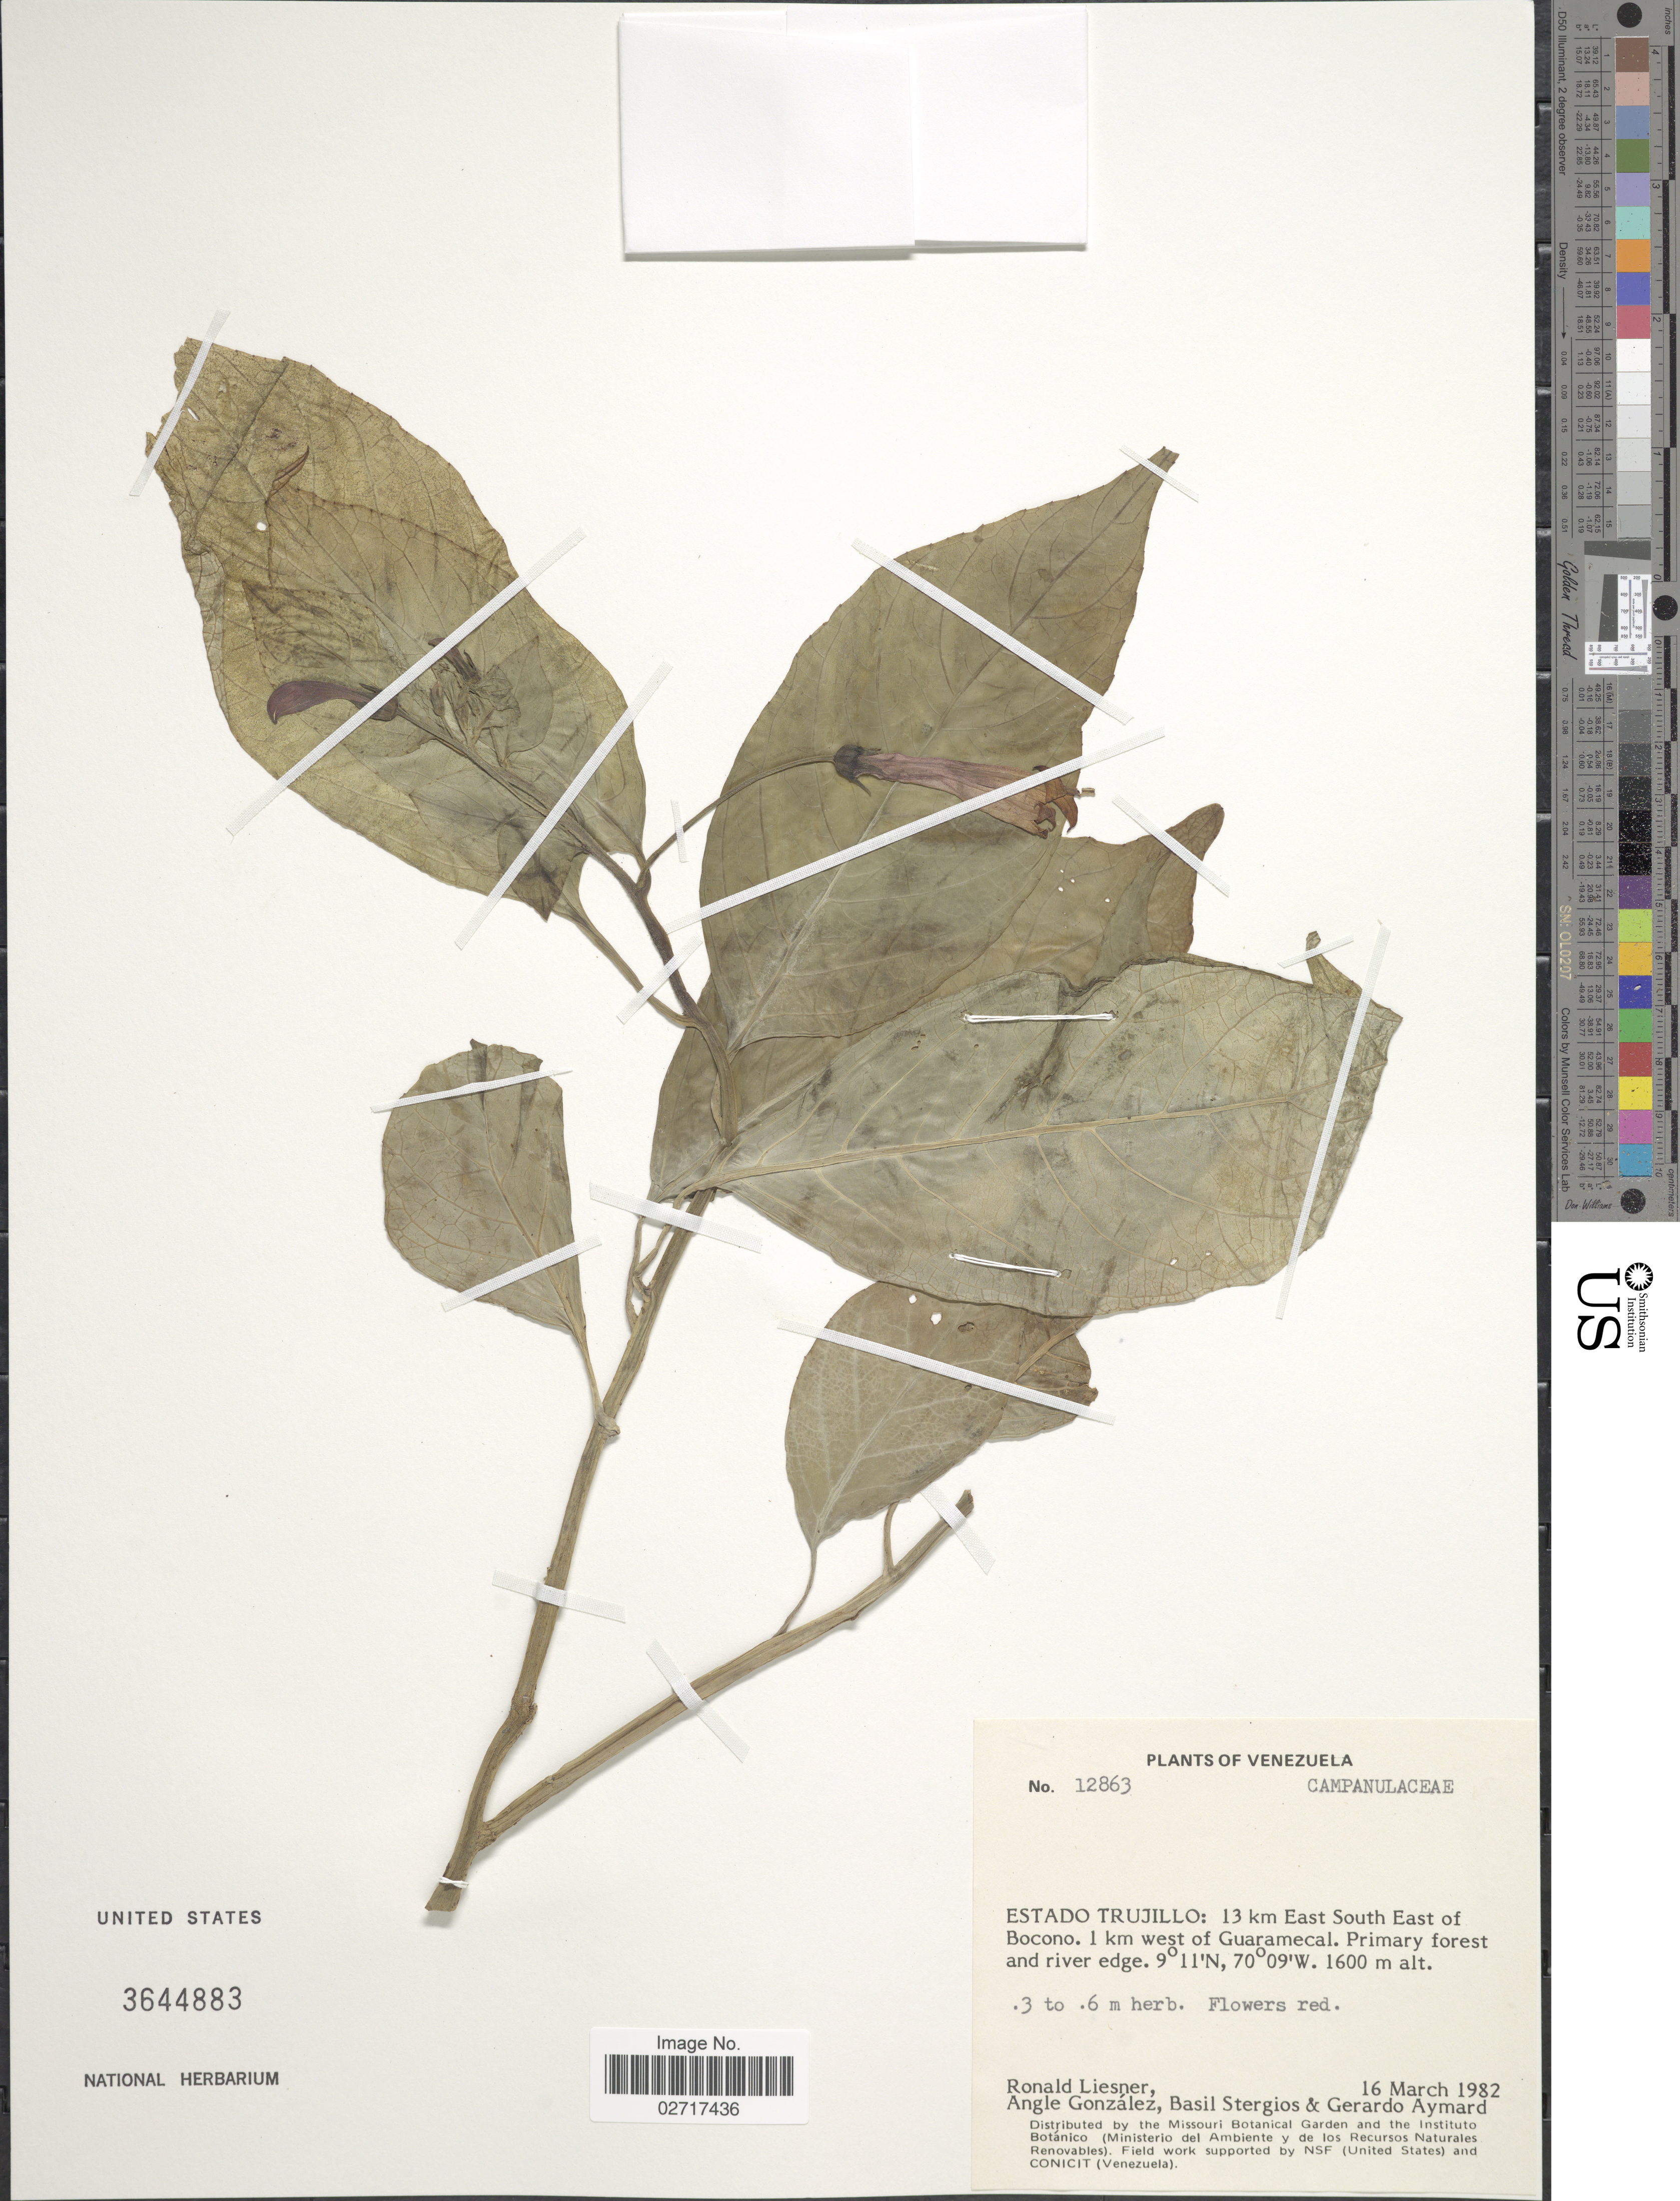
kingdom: Plantae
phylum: Tracheophyta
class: Magnoliopsida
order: Asterales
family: Campanulaceae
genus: Centropogon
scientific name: Centropogon sp.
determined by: Lagomarsino, L. P.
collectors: R. L. Liesner, A. C. González, B. G. Stergios & G. A. Aymard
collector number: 12863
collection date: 1982-03-16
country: Venezuela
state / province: Trujillo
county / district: Boconó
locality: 13 km ESE of Boconó, 1 km W of Guaramacal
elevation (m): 1600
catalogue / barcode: US 3644883